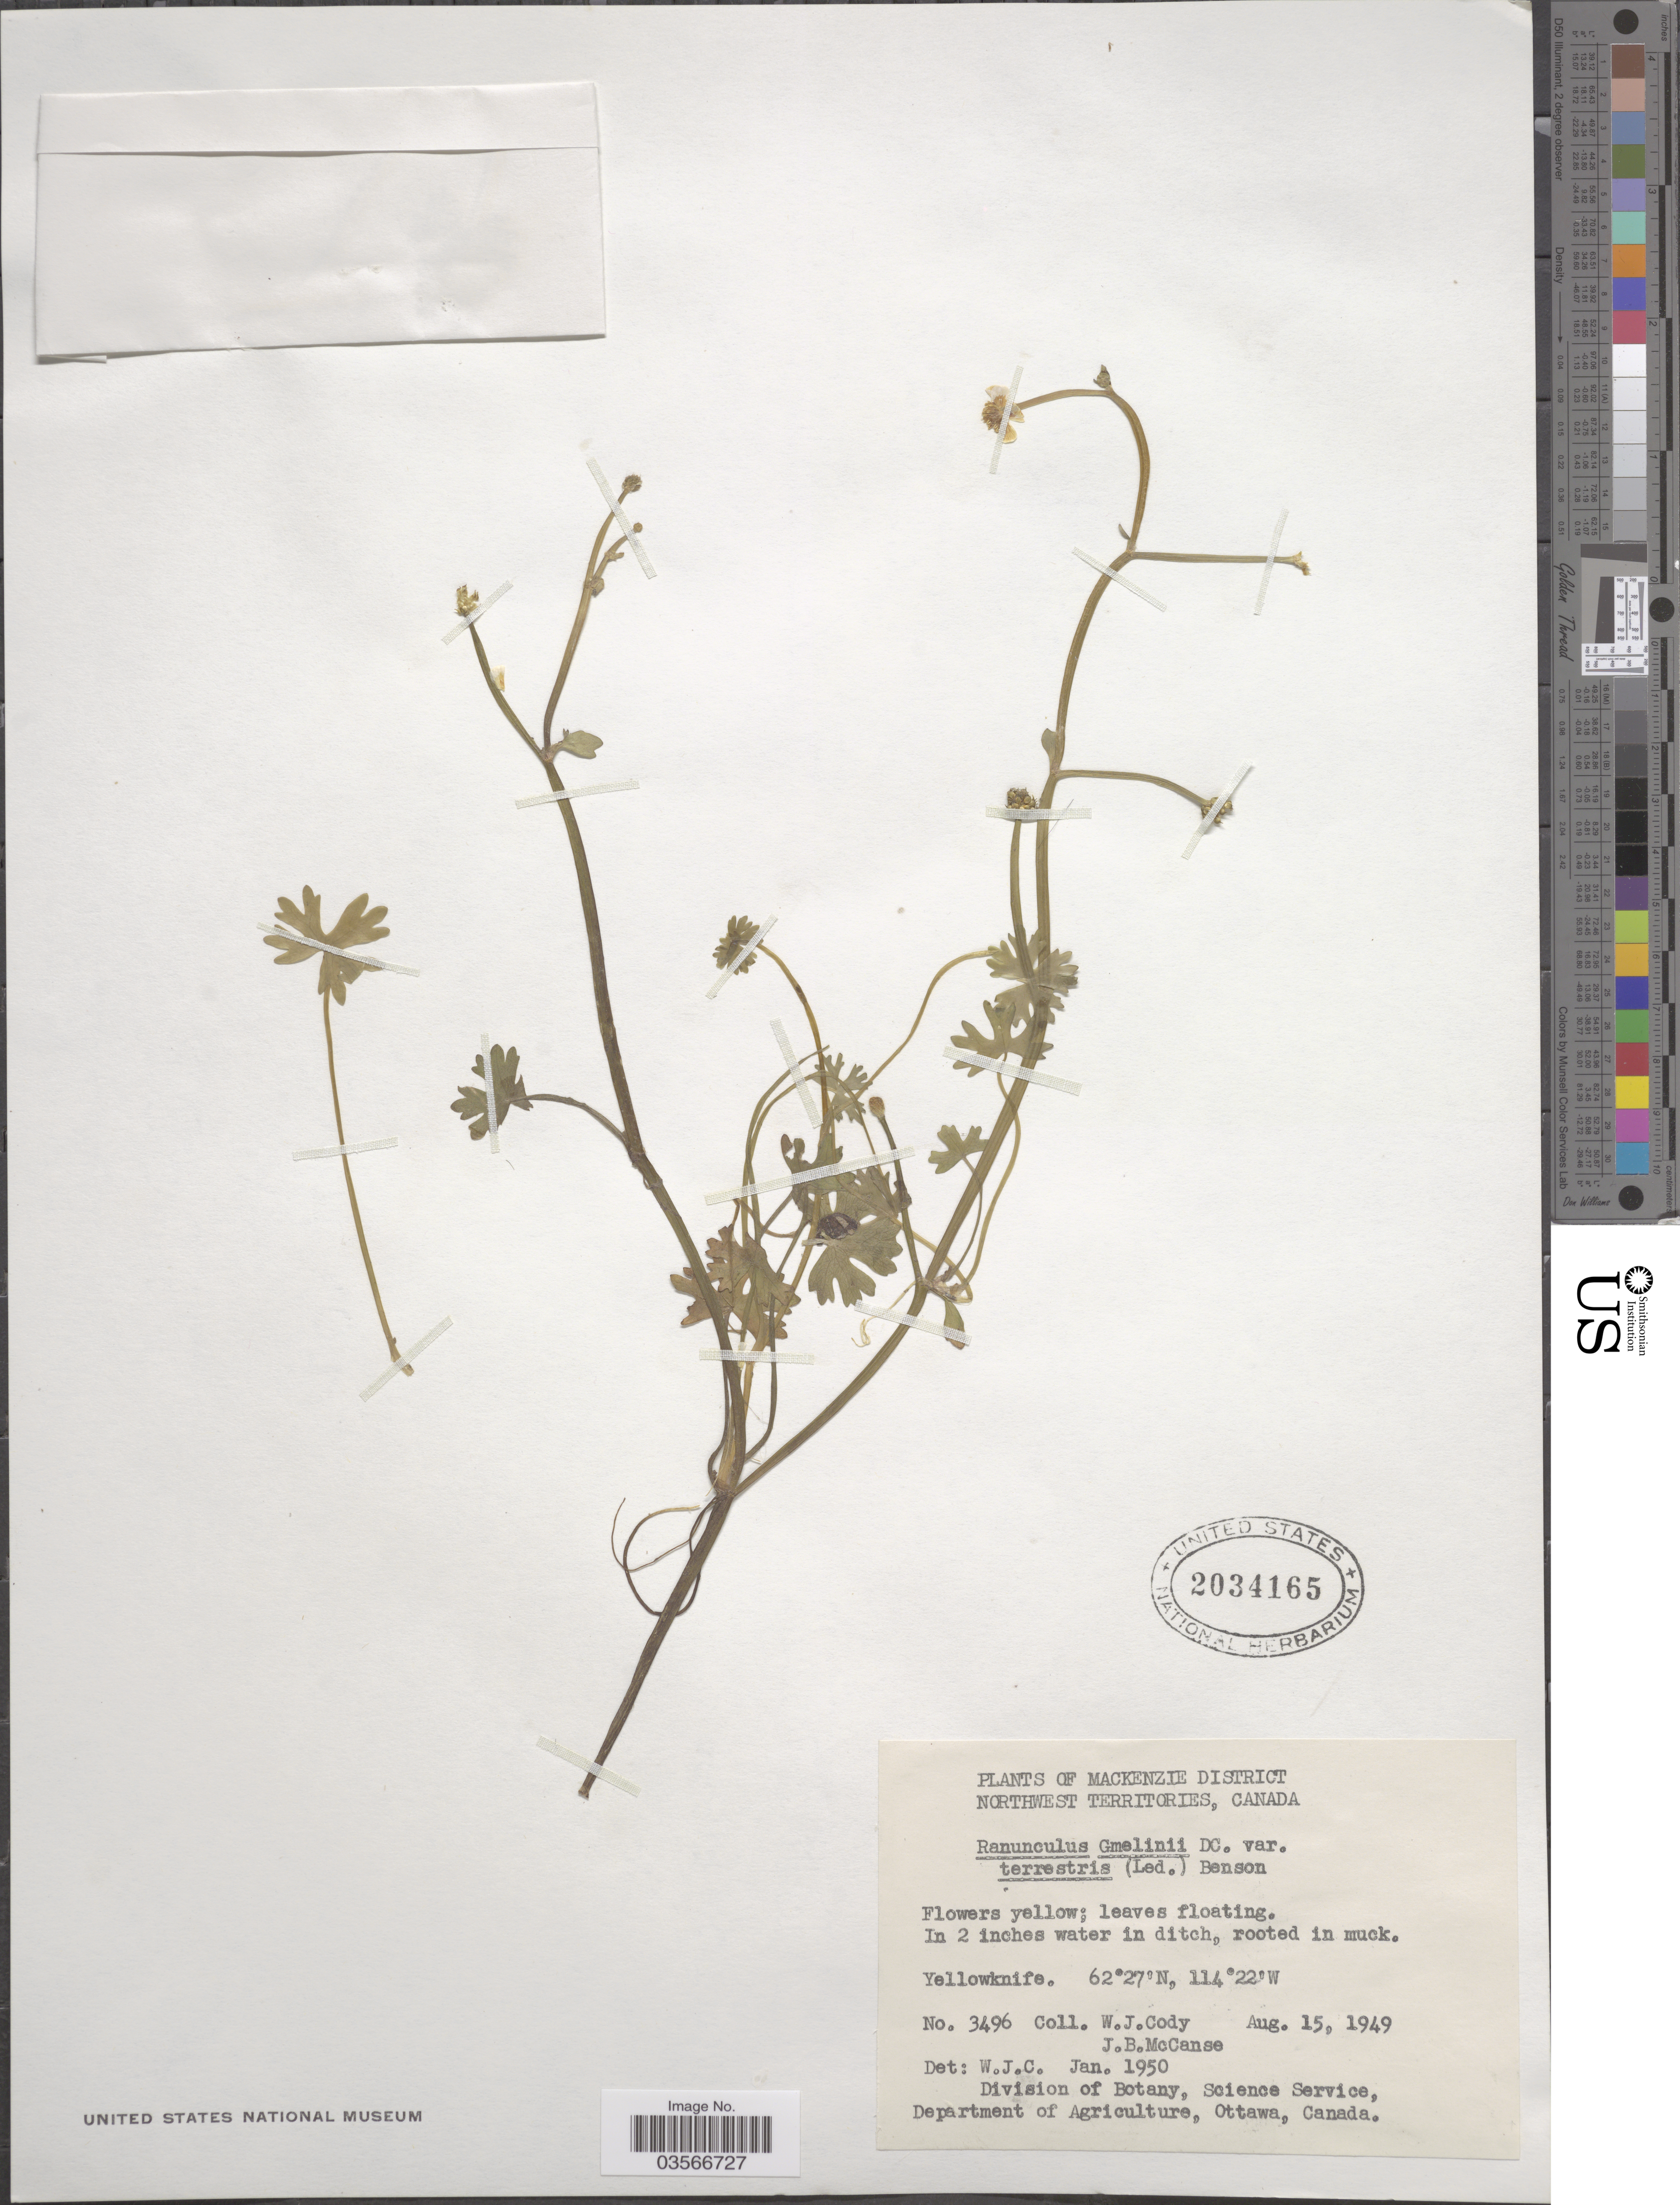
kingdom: Plantae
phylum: Tracheophyta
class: Magnoliopsida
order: Ranunculales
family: Ranunculaceae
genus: Ranunculus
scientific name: Ranunculus gmelinii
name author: DC.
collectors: W. Cody & J. McCanse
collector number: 3496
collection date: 1949-08-15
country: Canada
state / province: Northwest Territories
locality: Mackenzie District. Yellowknife.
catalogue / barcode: US 2034165